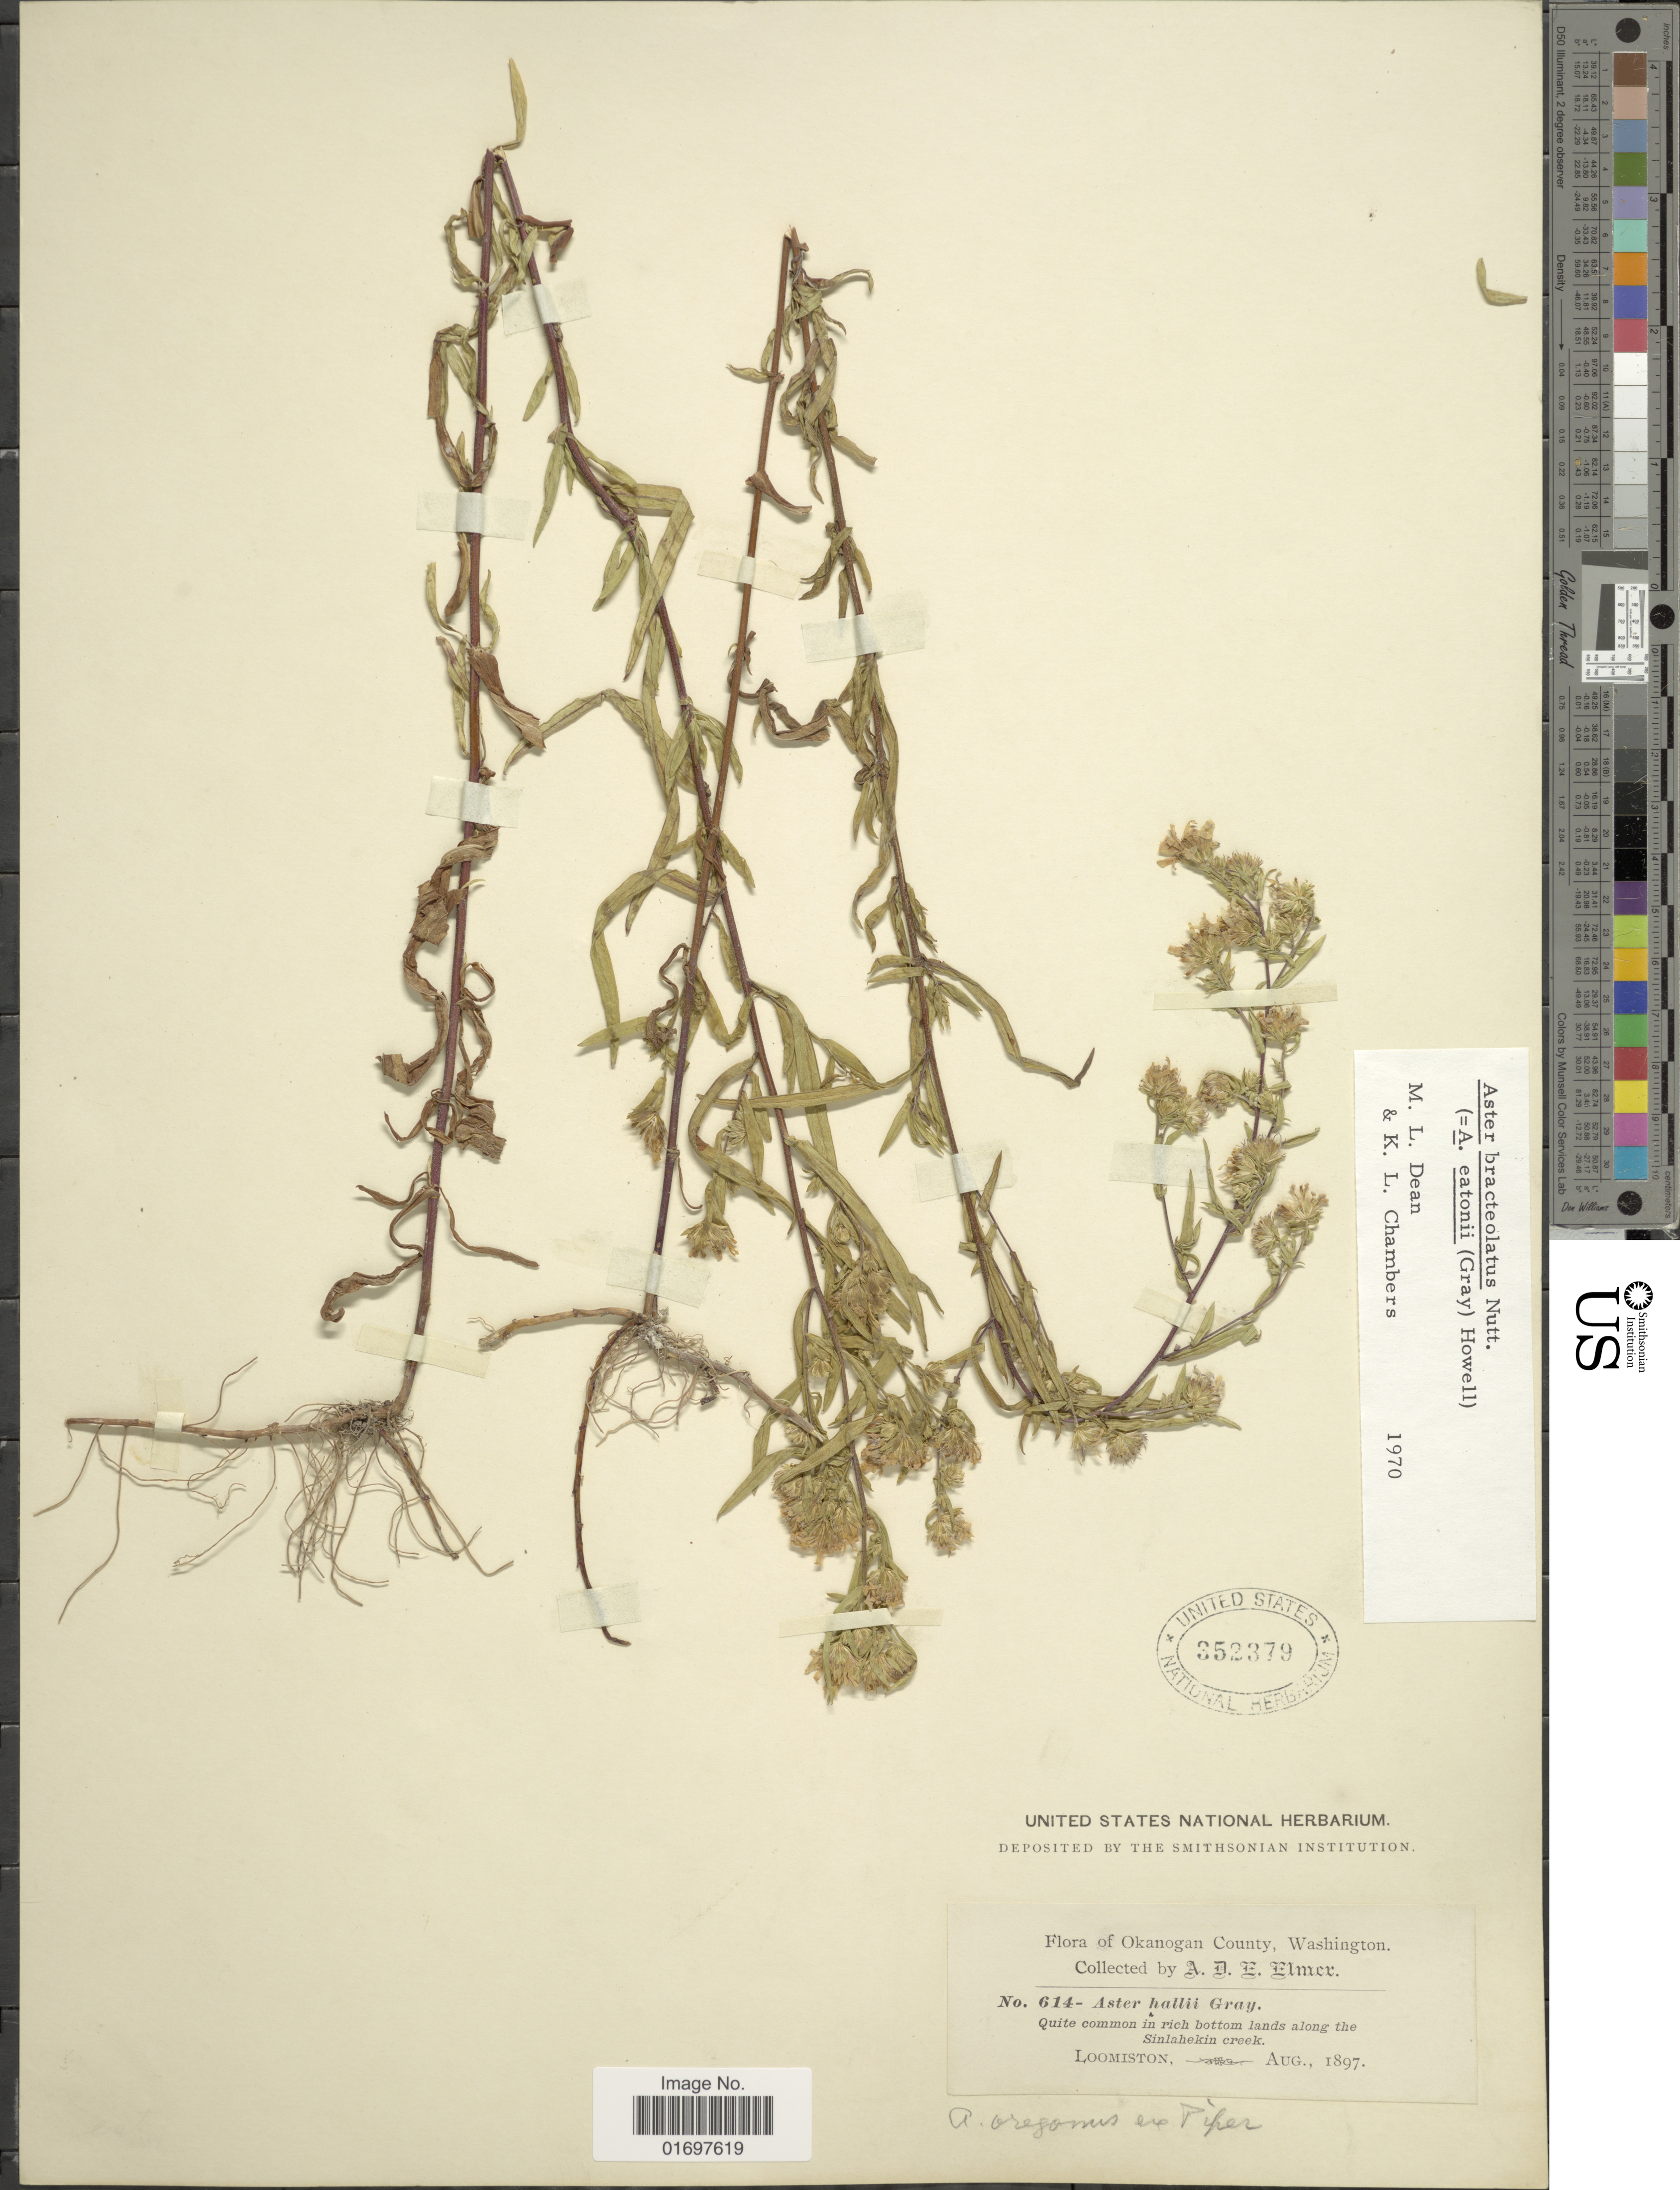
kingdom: Plantae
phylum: Tracheophyta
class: Magnoliopsida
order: Asterales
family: Asteraceae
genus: Symphyotrichum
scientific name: Symphyotrichum bracteolatum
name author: (Nutt.) G.L. Nesom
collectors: A. D. E. Elmer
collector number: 614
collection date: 1897-08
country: United States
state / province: Washington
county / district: Okanogan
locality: Okanogan County, Washington. In rich bottom lands along the Sinlahekin creek, Loomiston.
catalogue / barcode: US 352379